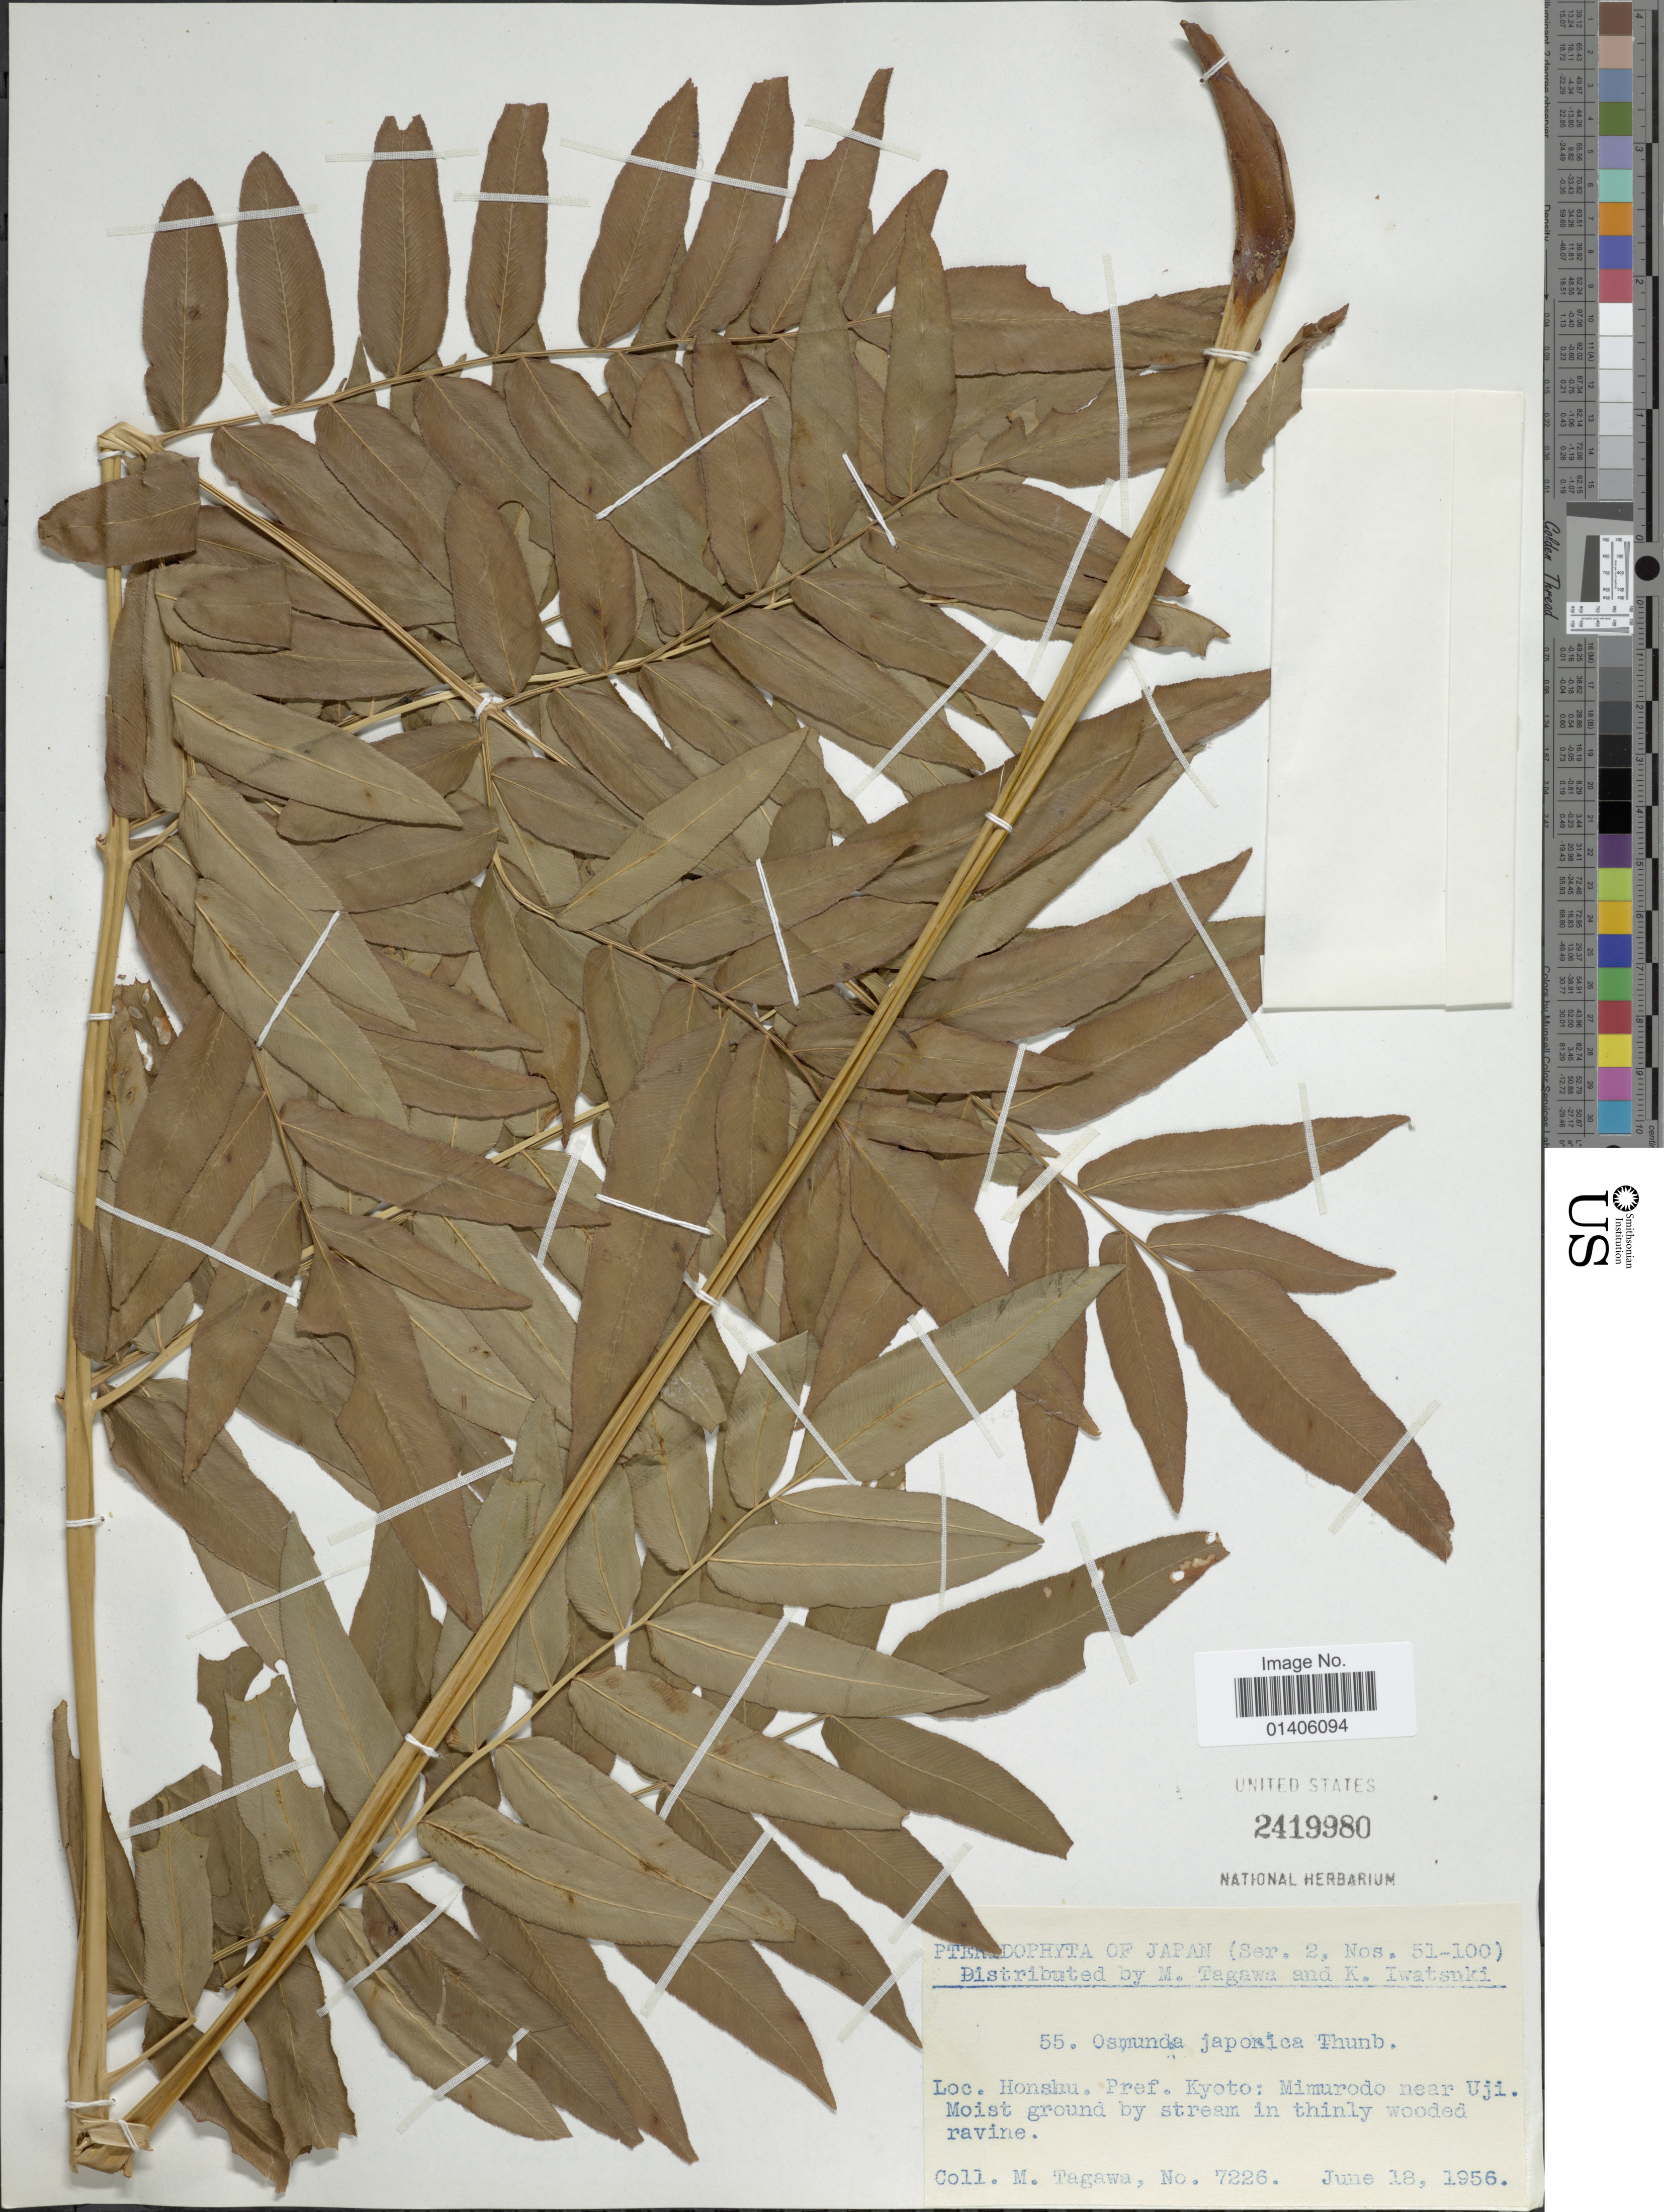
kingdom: Plantae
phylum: Tracheophyta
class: Polypodiopsida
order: Osmundales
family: Osmundaceae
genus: Osmunda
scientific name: Osmunda japonica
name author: Thunb.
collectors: M. Tagawa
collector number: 7226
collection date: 1956-06-18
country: Japan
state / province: Kyoto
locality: Honshu Pref Kyoto: Mmurodo near Uji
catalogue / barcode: US 2419980